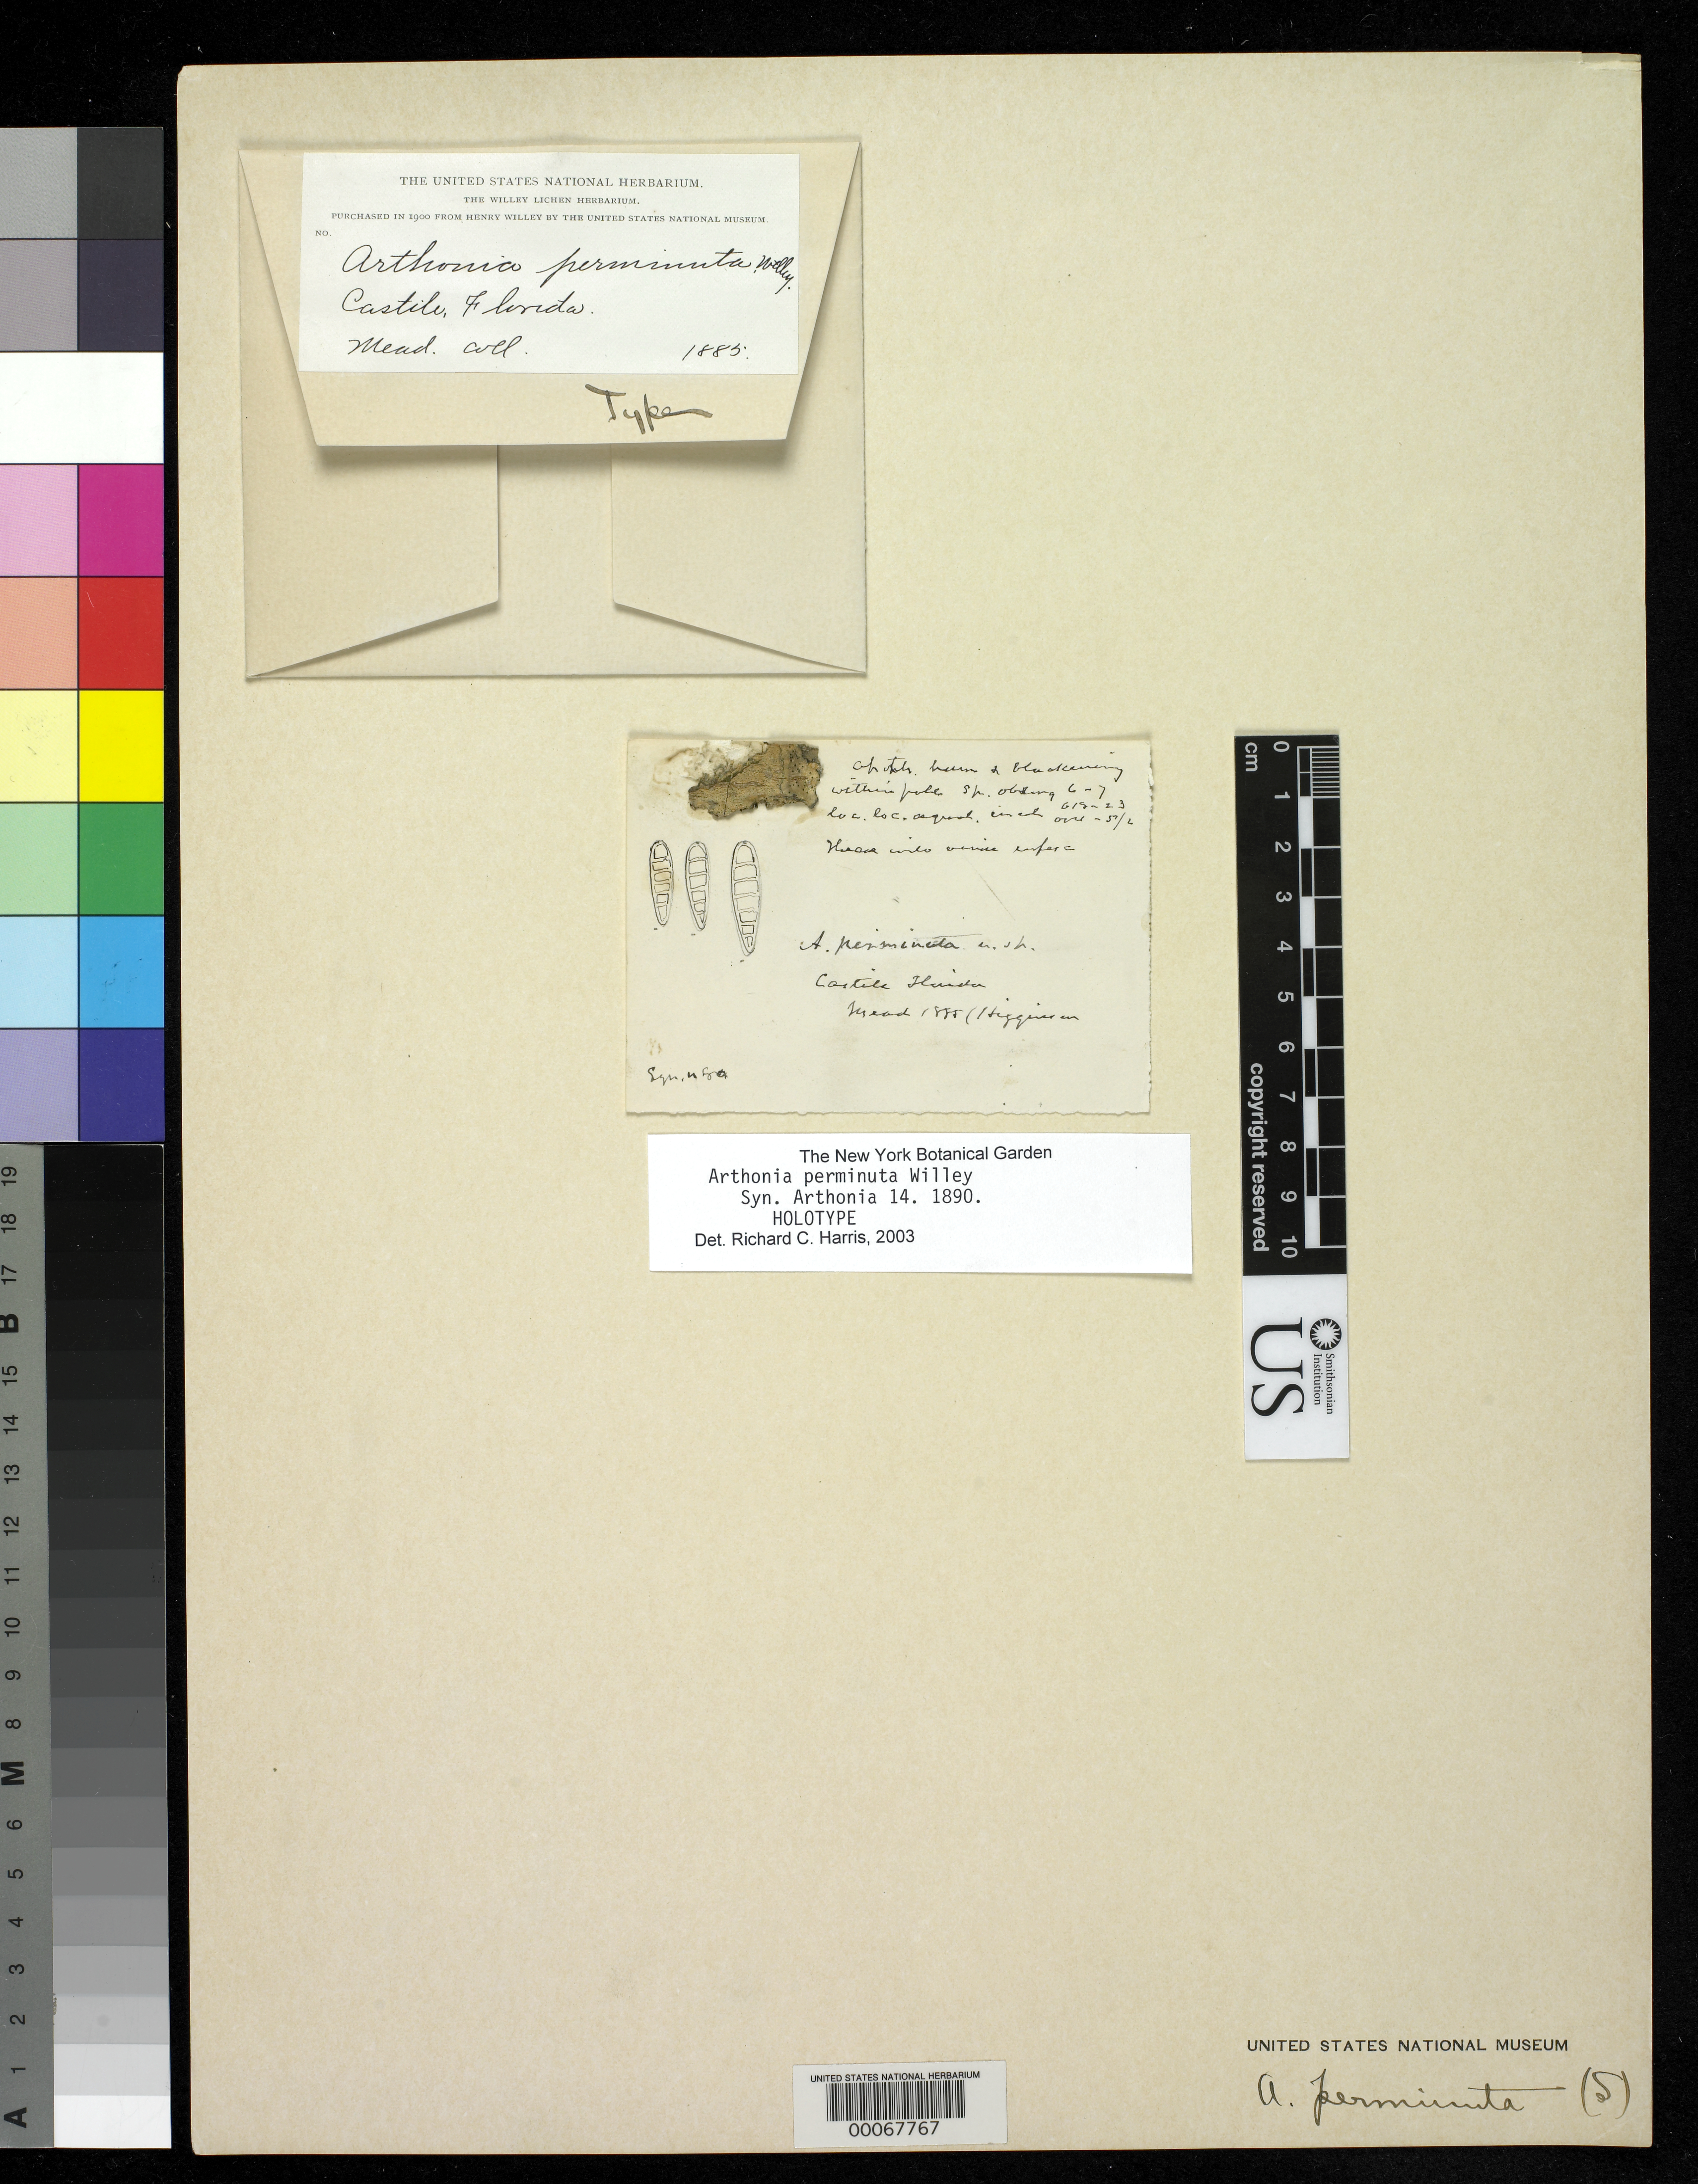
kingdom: Fungi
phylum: Ascomycota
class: Arthoniomycetes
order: Arthoniales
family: Arthoniaceae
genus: Arthonia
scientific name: Arthonia perminuta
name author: Willey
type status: Type Collection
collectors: S. Mead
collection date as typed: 1885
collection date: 1885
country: United States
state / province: Florida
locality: Castille.